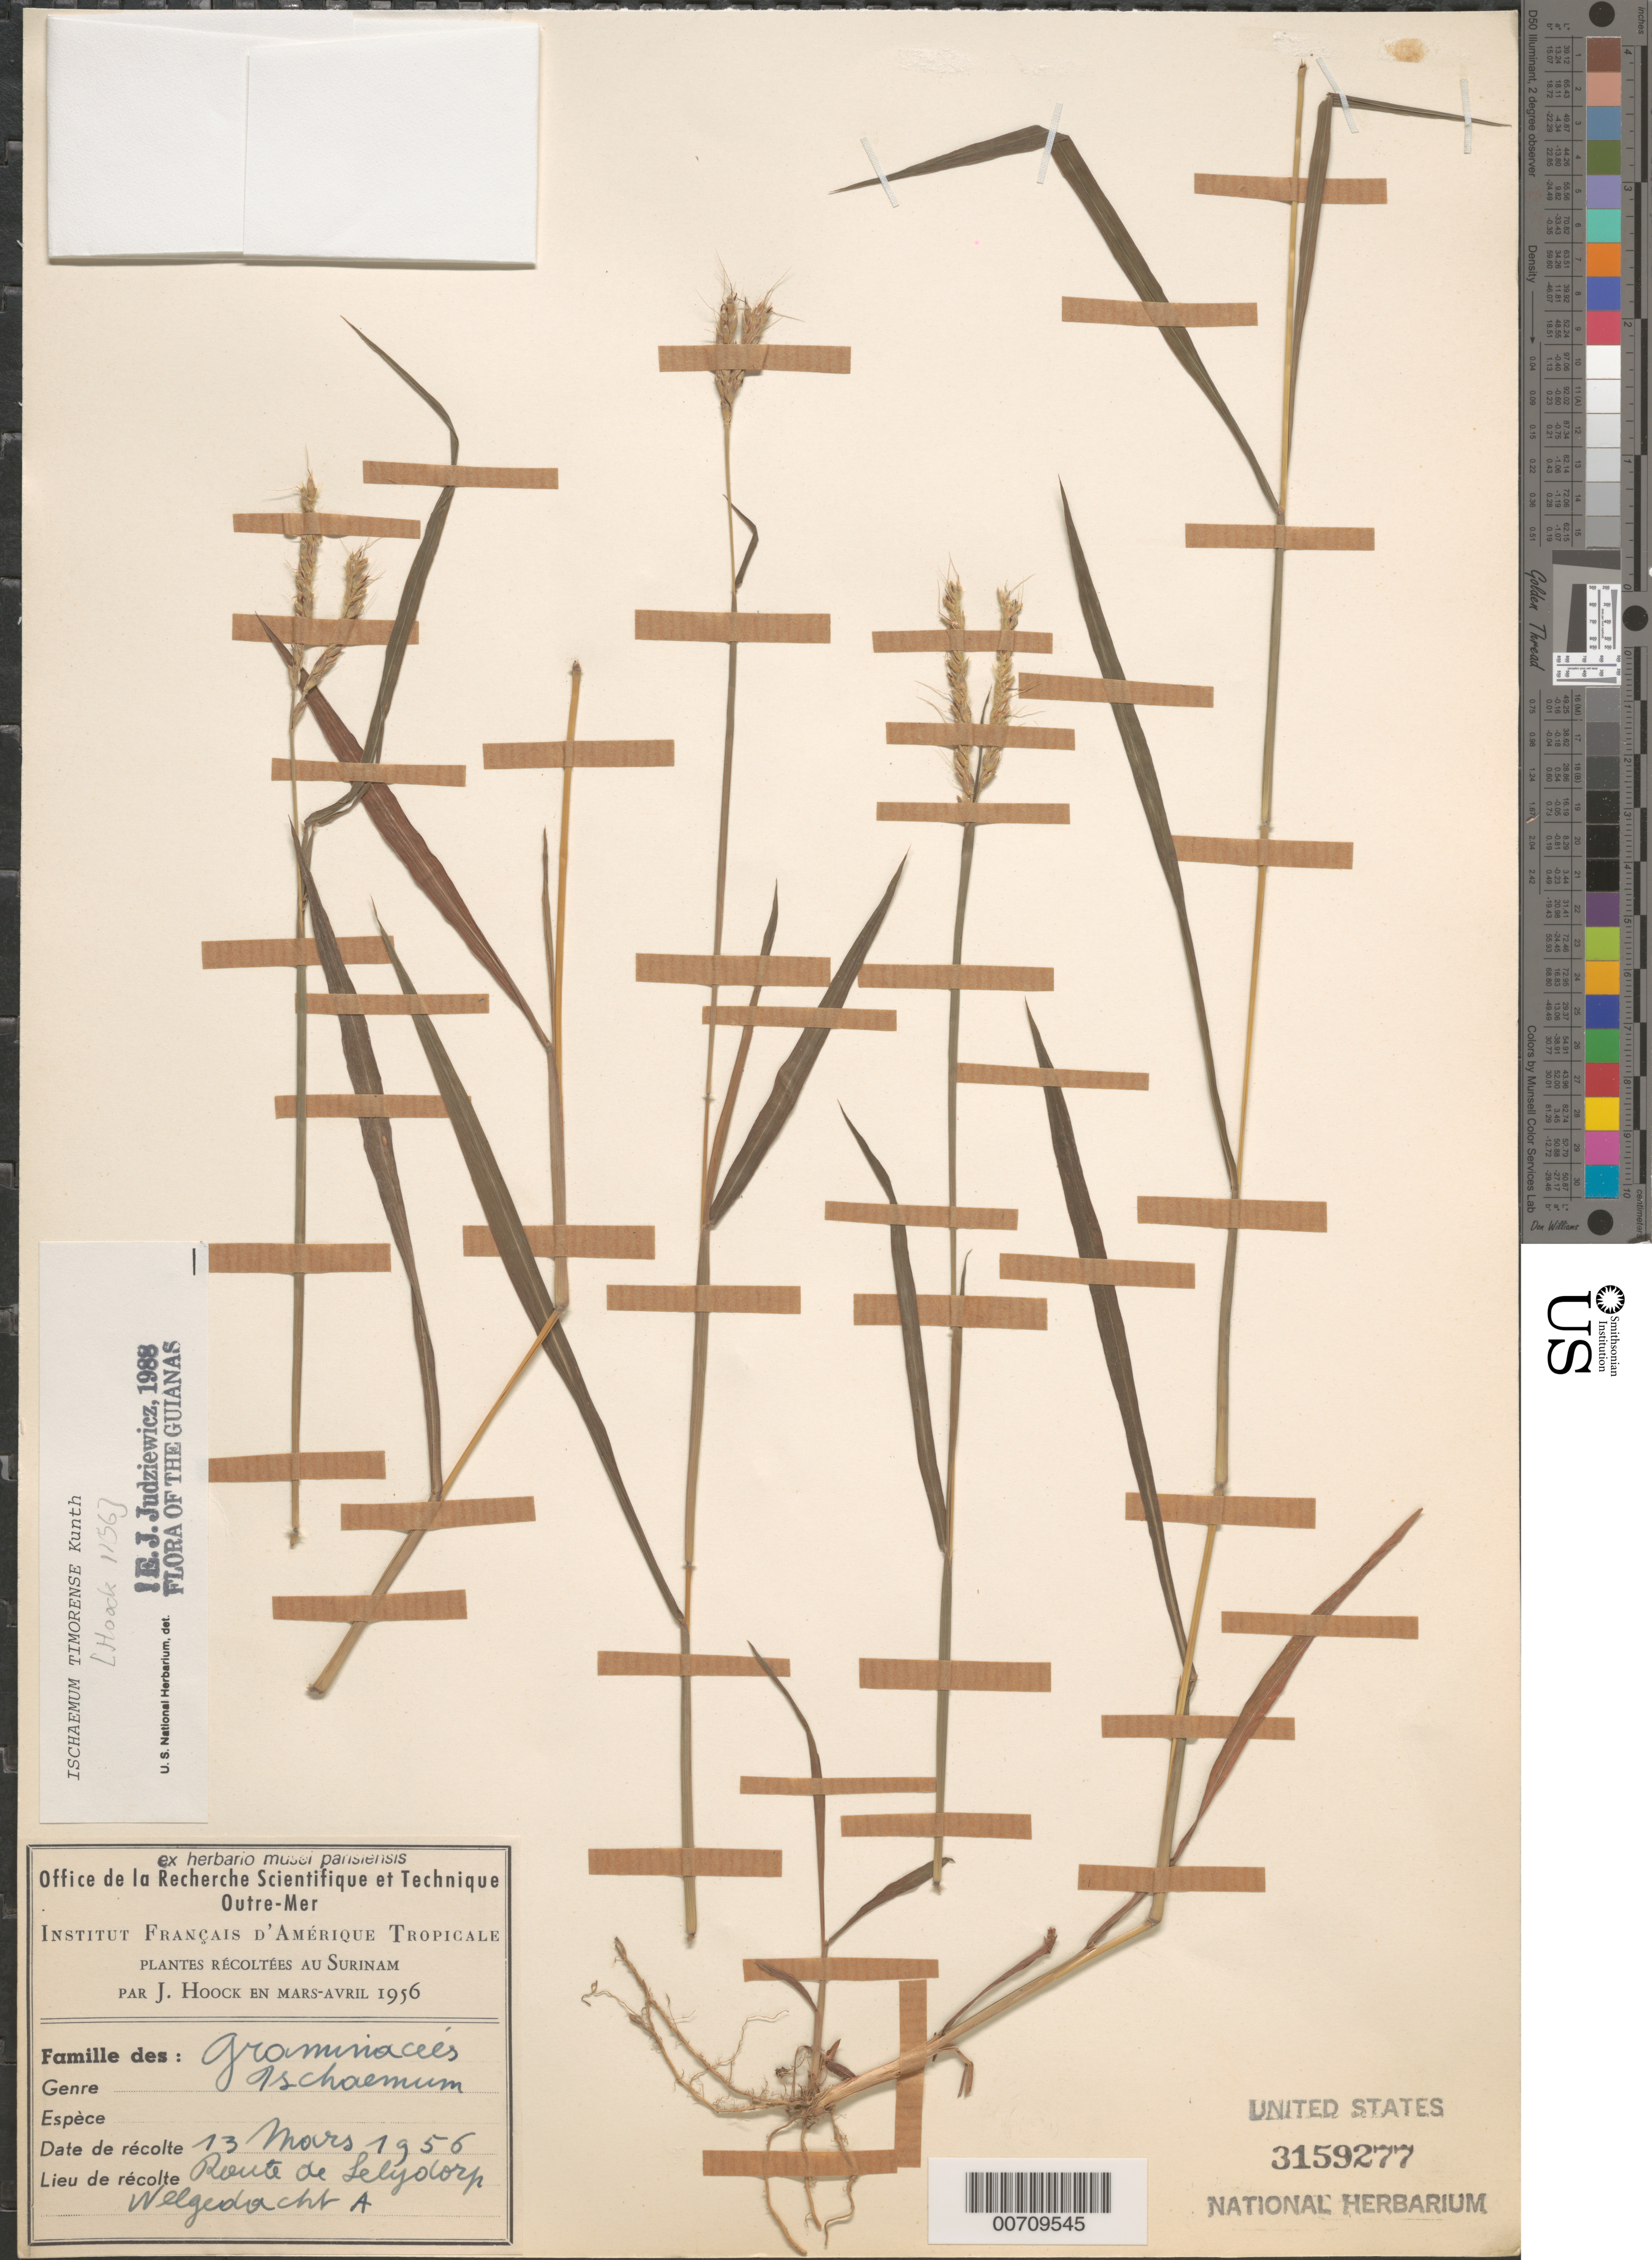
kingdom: Plantae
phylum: Tracheophyta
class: Liliopsida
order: Poales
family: Poaceae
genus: Ischaemum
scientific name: Ischaemum timorense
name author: Kunth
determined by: Judziewicz, E. J.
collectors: J. Hoock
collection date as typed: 13-Mar-56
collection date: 1956-03-13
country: Suriname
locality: Route de Lelydorplan, Welgedacht A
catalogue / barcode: US 3159277